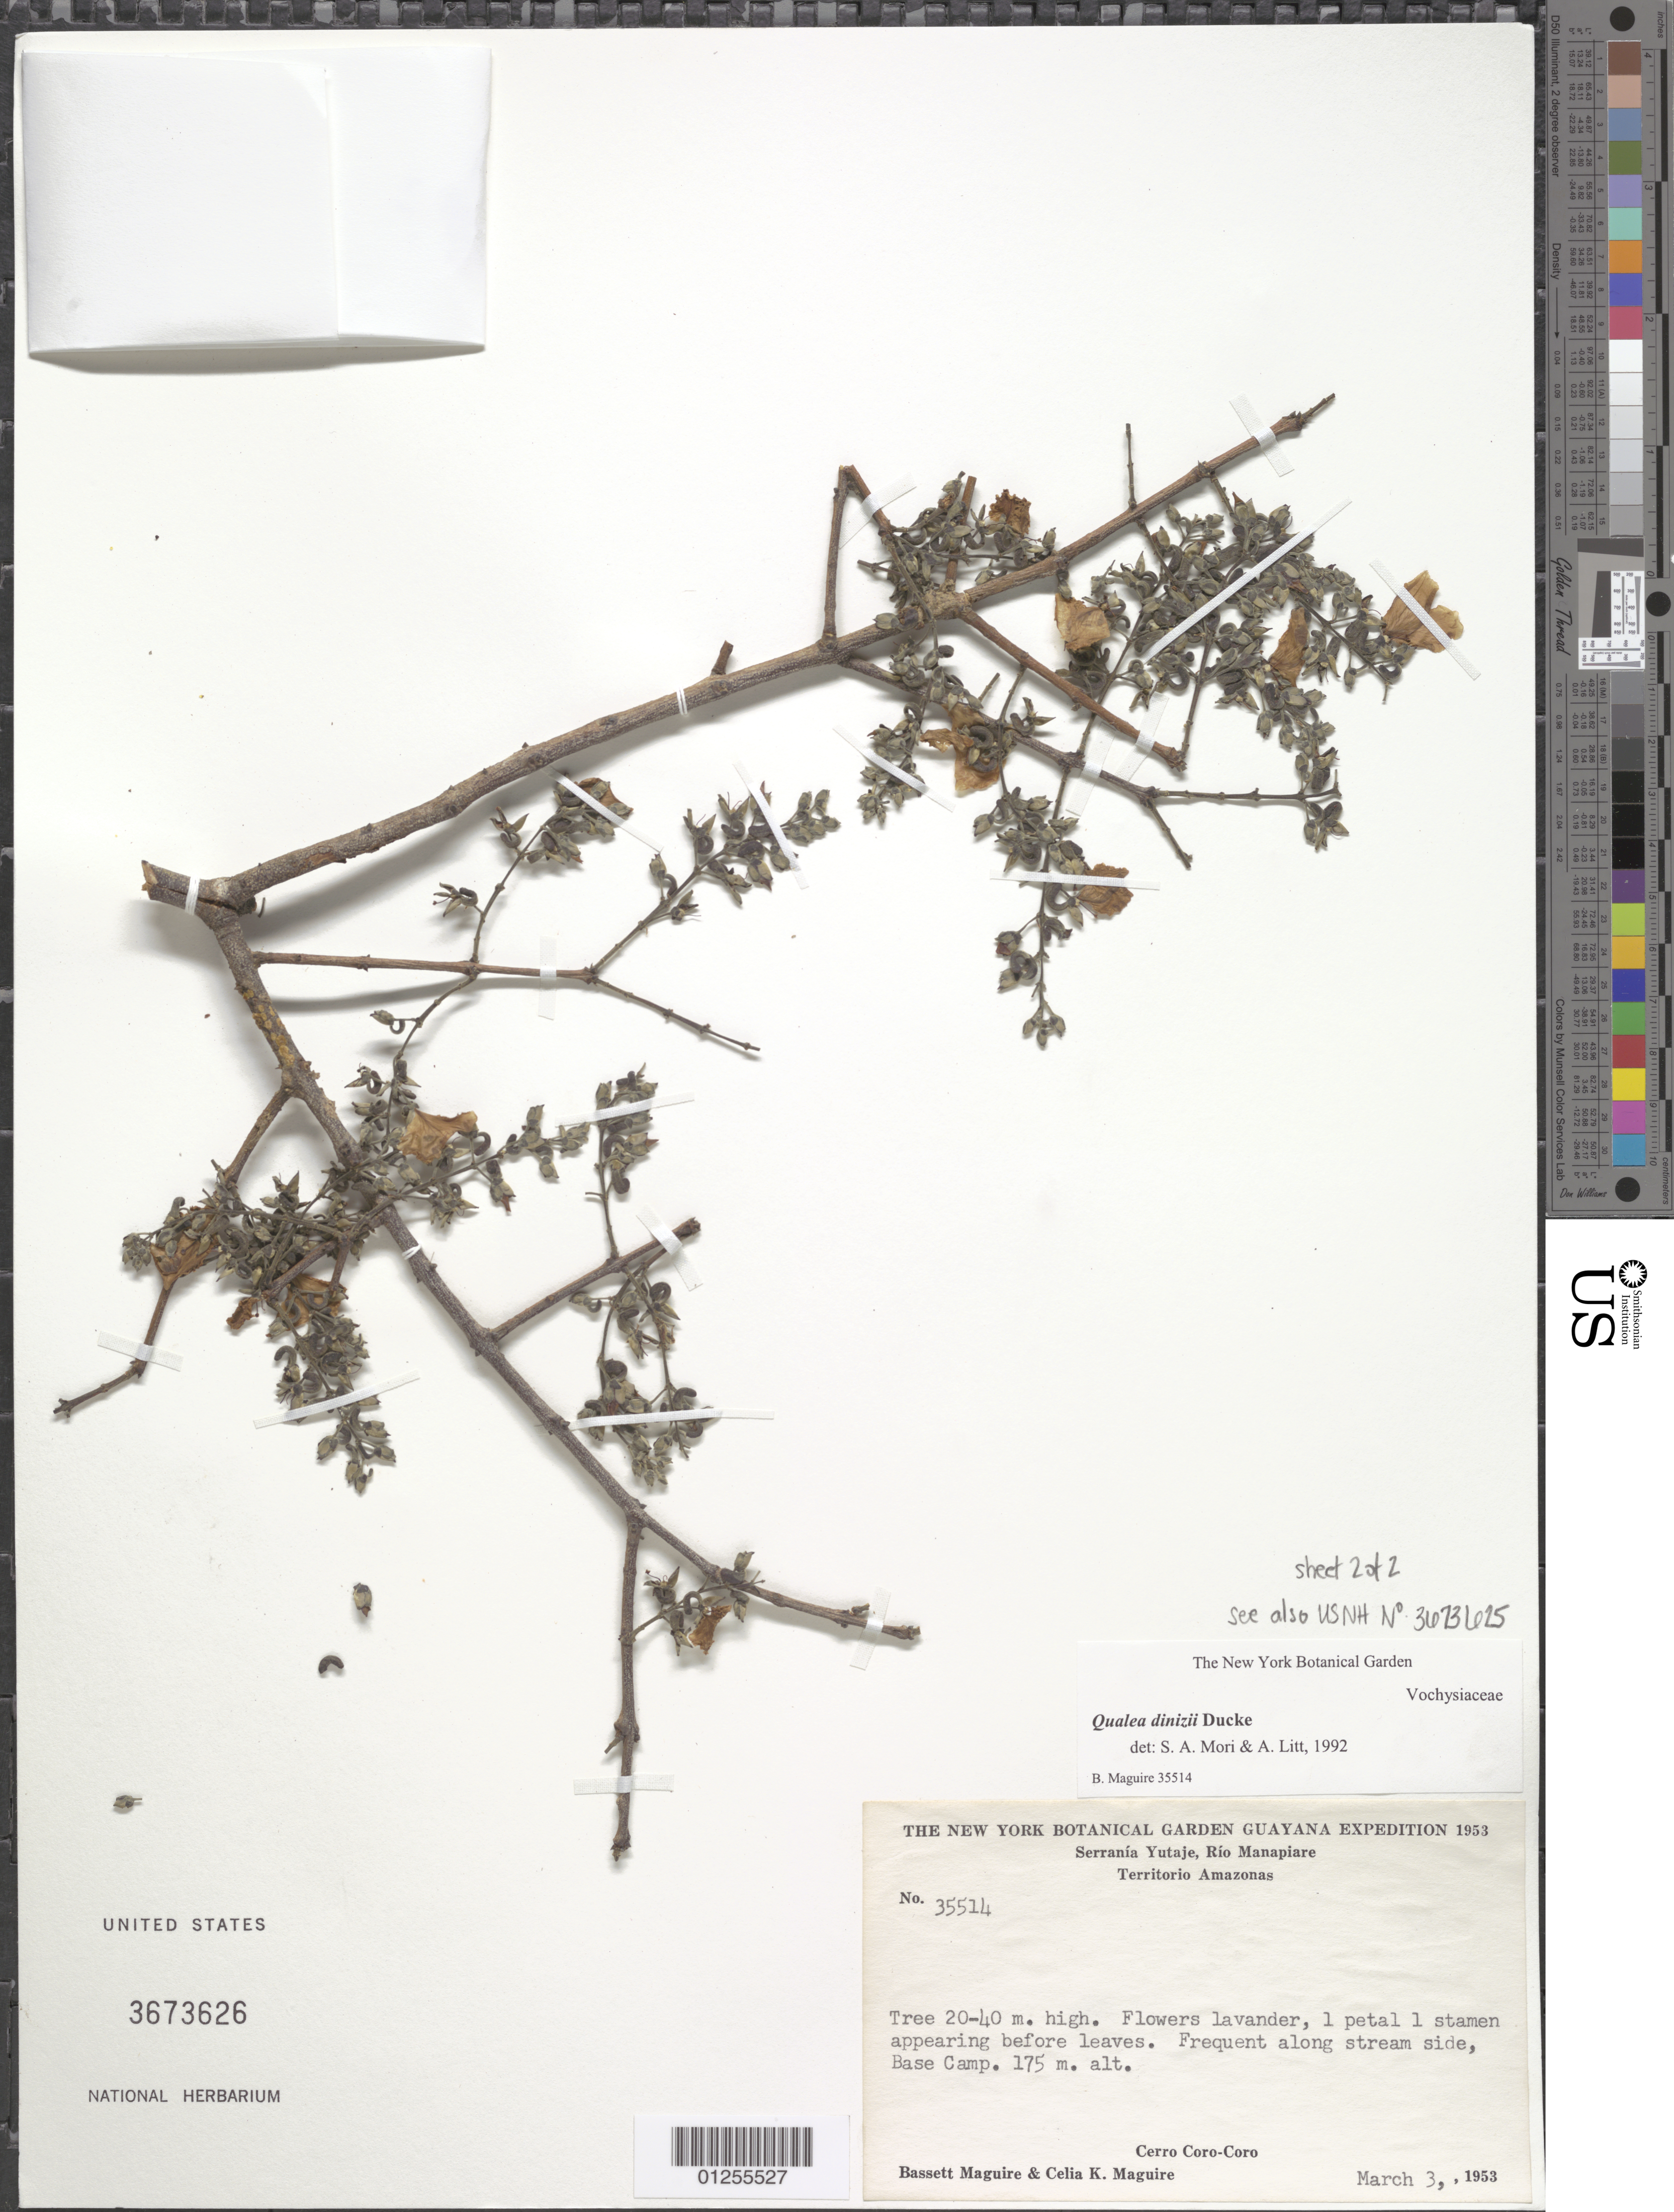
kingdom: Plantae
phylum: Tracheophyta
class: Magnoliopsida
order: Myrtales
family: Vochysiaceae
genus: Qualea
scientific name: Qualea dinizii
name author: Ducke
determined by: Mori, Scott A.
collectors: B. Maguire Jr. & C. K. Maguire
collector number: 35514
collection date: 1953-03-03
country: Venezuela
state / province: Amazonas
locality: Serrania Yutaje, Rio Manapiare. Base Camp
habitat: Frequent along stream side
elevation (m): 175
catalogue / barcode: US 3673626